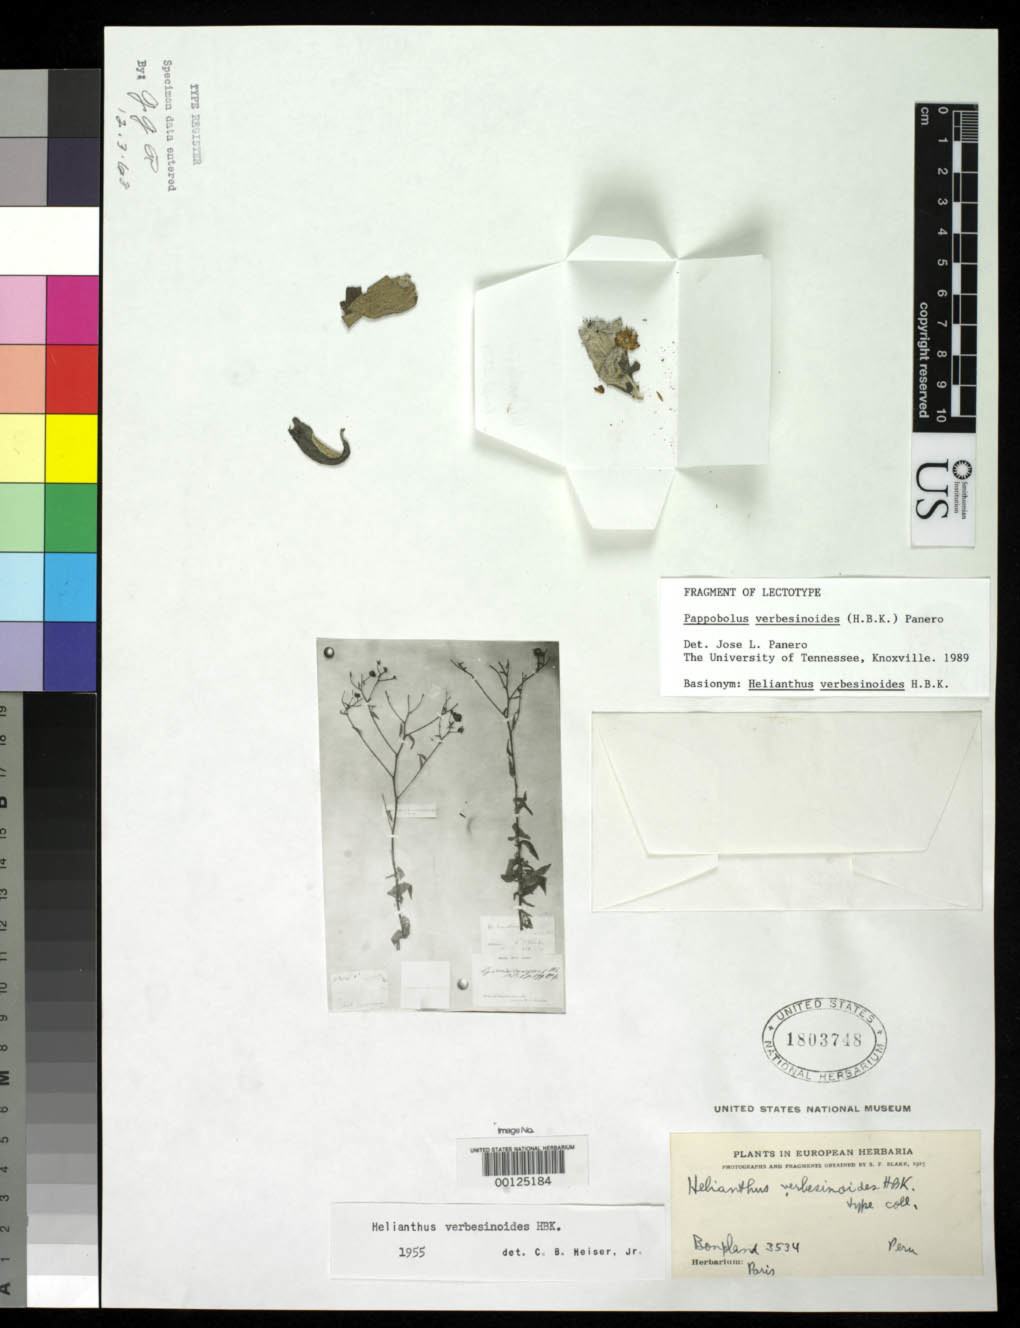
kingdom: Plantae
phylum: Tracheophyta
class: Magnoliopsida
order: Asterales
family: Asteraceae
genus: Helianthus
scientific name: Helianthus verbesinoides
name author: Kunth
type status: Type Fragment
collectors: A. J. A. Bonpland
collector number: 3534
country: Peru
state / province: San Martín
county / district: Mariscal Cáceres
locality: Rio Huallaga, margen Derecha del; Balsa Probana; dtto. Tocache Nuevo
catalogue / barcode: US 1803748